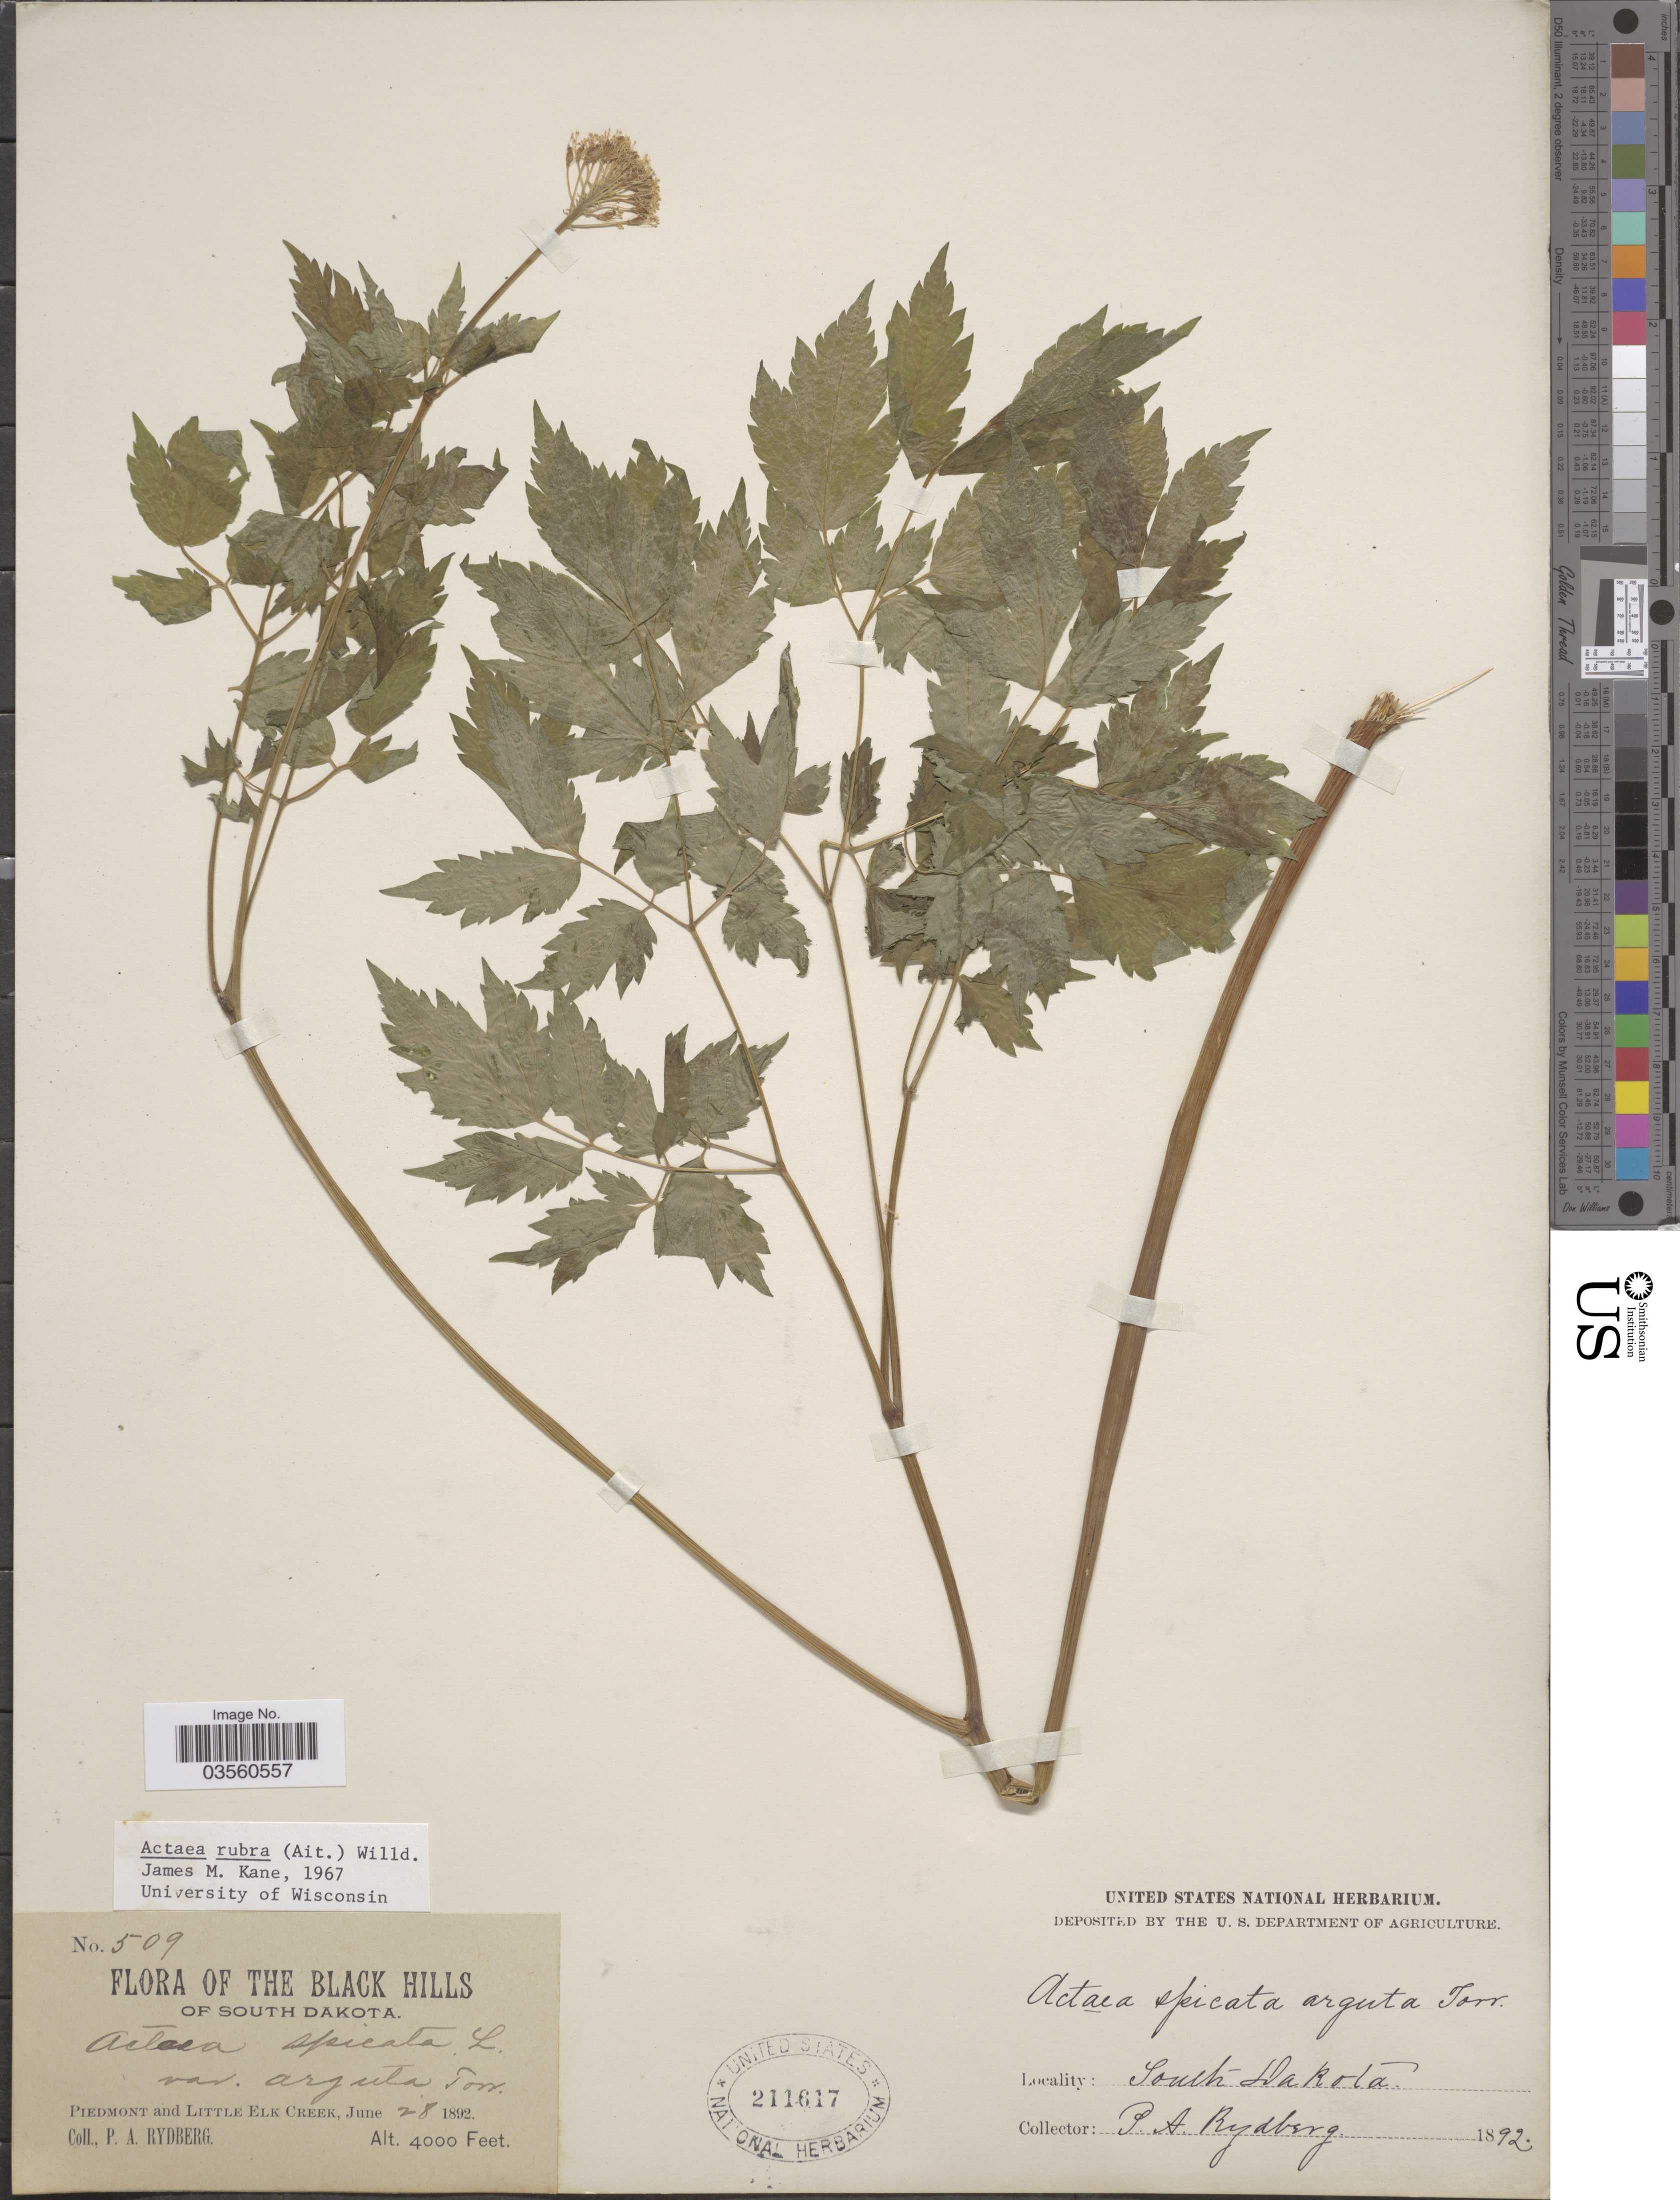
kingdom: Plantae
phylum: Tracheophyta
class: Magnoliopsida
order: Ranunculales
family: Ranunculaceae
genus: Actaea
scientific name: Actaea rubra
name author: (Aiton) Willd.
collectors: P. A. Rydberg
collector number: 509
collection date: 1892-06-28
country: United States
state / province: South Dakota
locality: The Black Hills. Piedmont and Little Elk Creek.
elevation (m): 1219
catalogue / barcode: US 211617